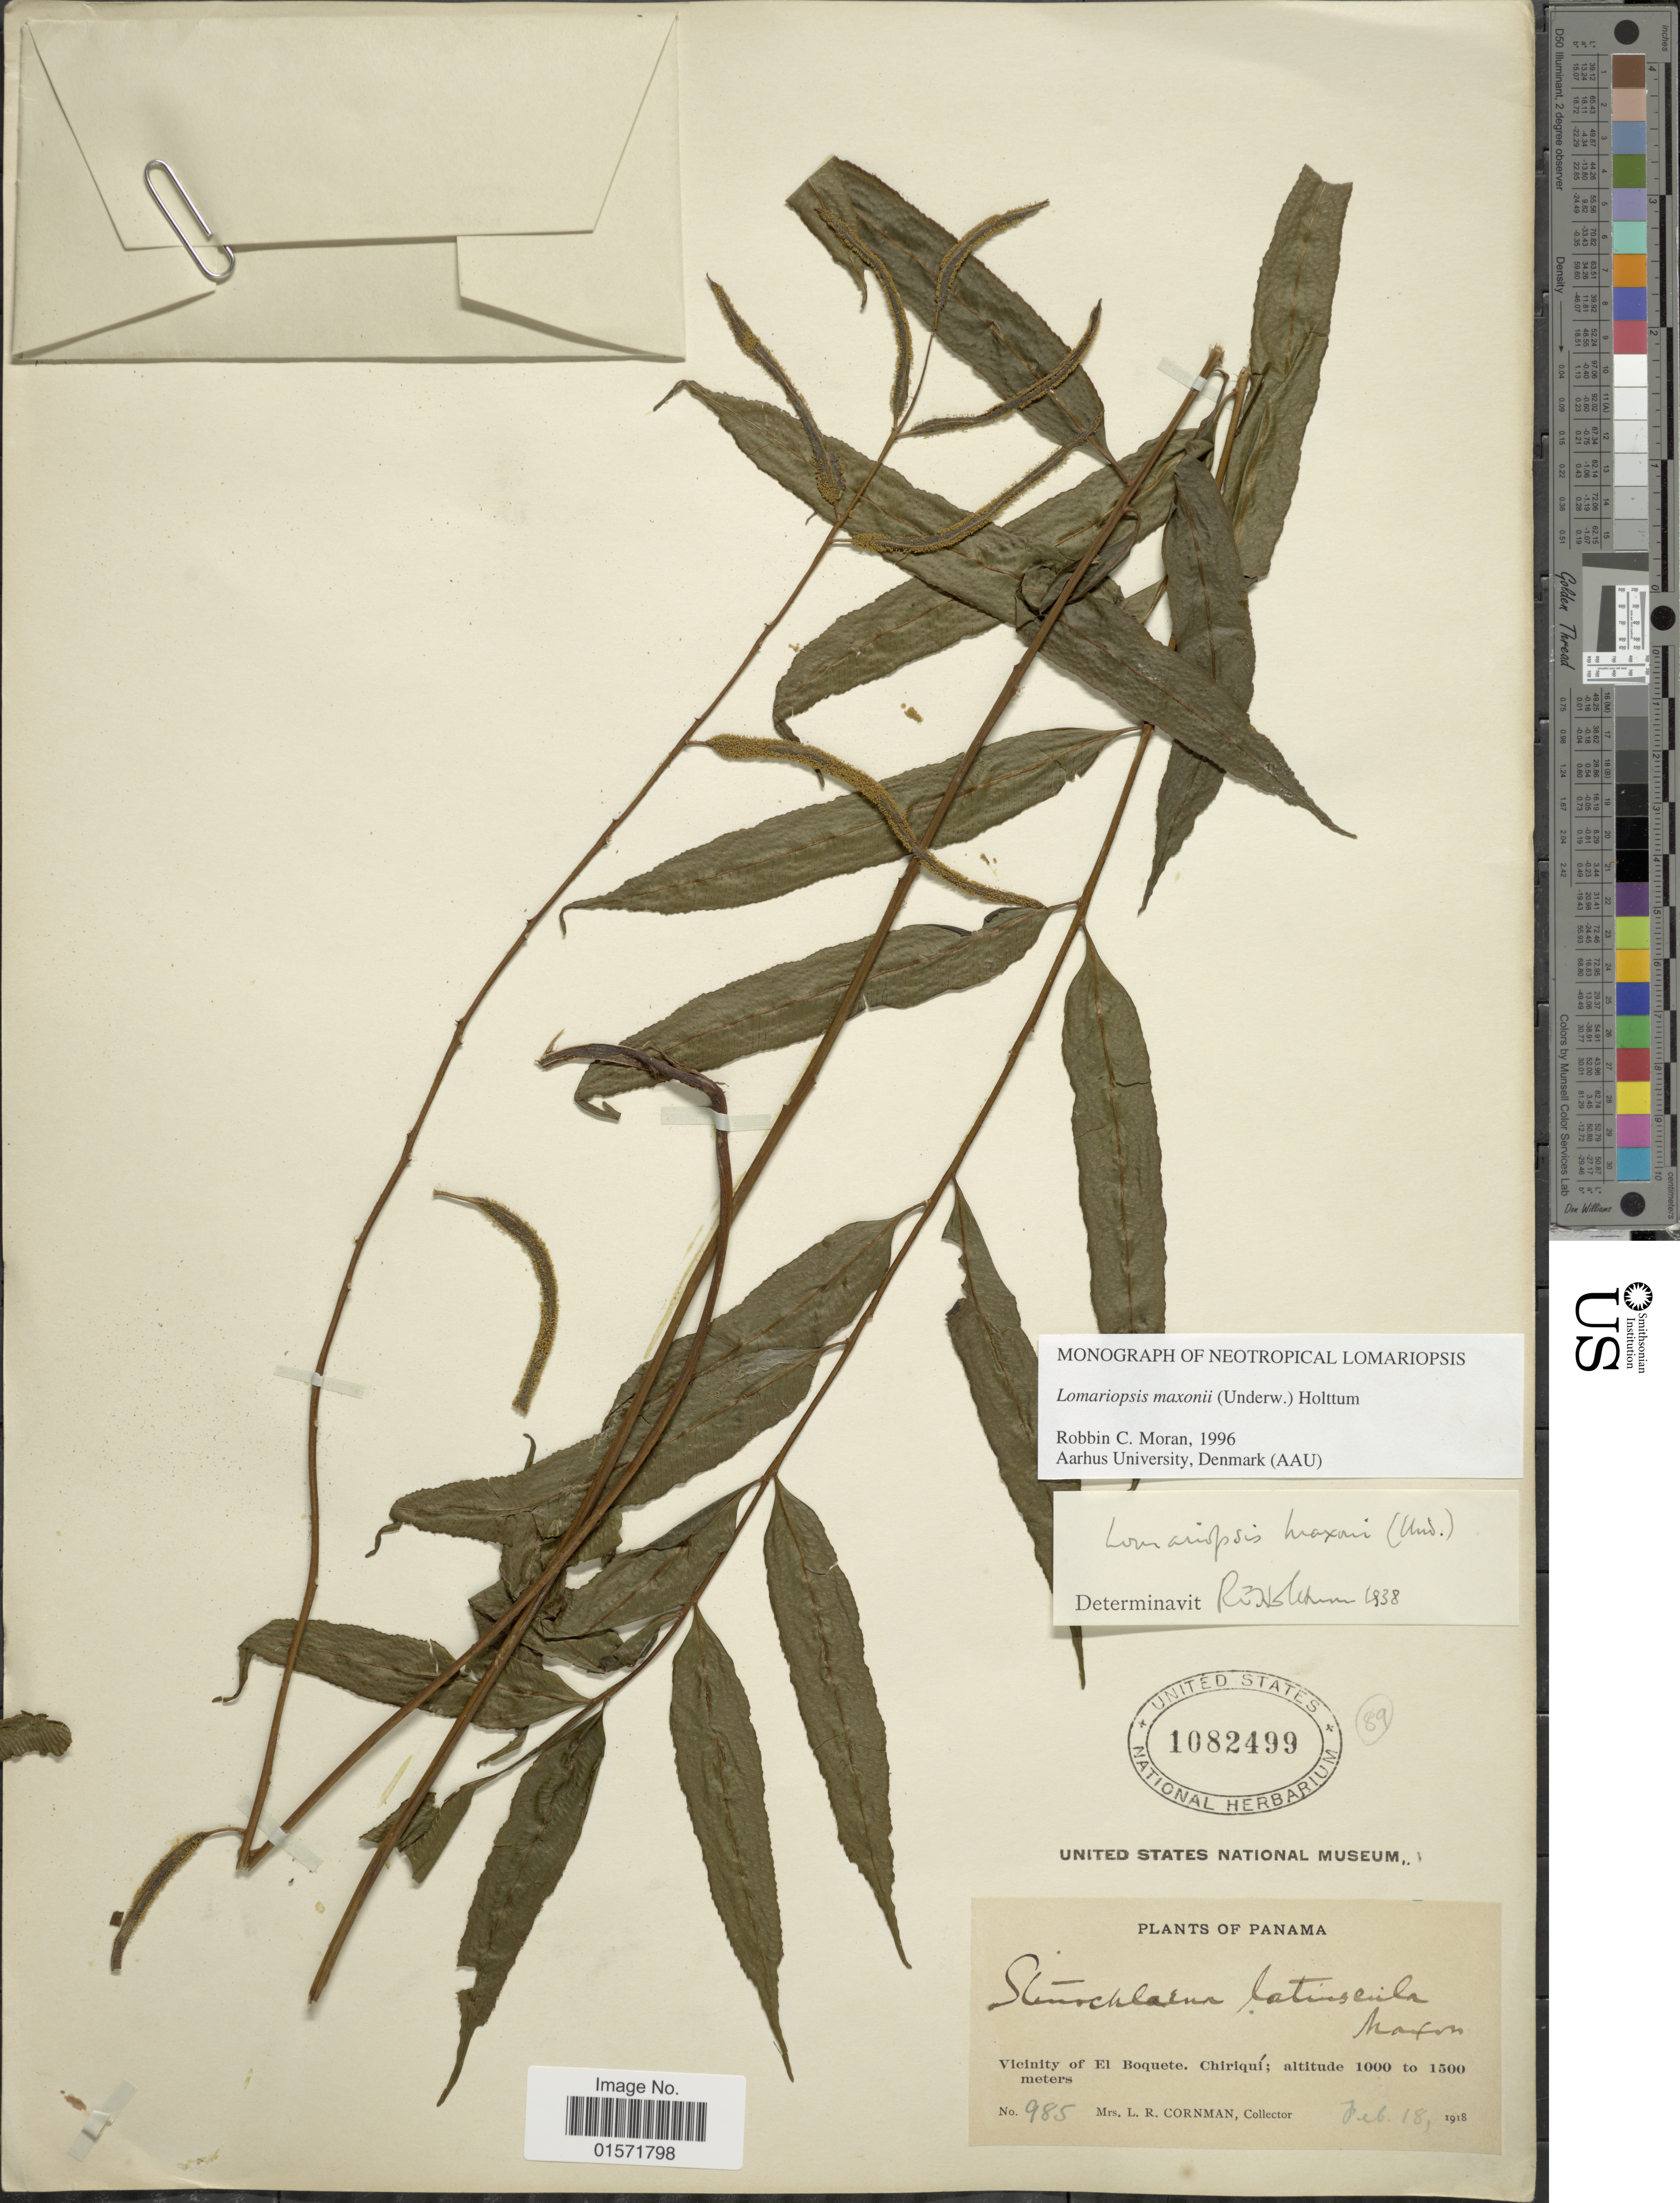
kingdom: Plantae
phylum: Tracheophyta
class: Polypodiopsida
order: Polypodiales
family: Lomariopsidaceae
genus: Lomariopsis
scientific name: Lomariopsis maxonii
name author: (Underw.) Holttum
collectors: L. Cornman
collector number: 985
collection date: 1918-02-18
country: Panama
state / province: Chiriqui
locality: Vicinity of El Boquete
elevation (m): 1000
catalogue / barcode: US 1082499